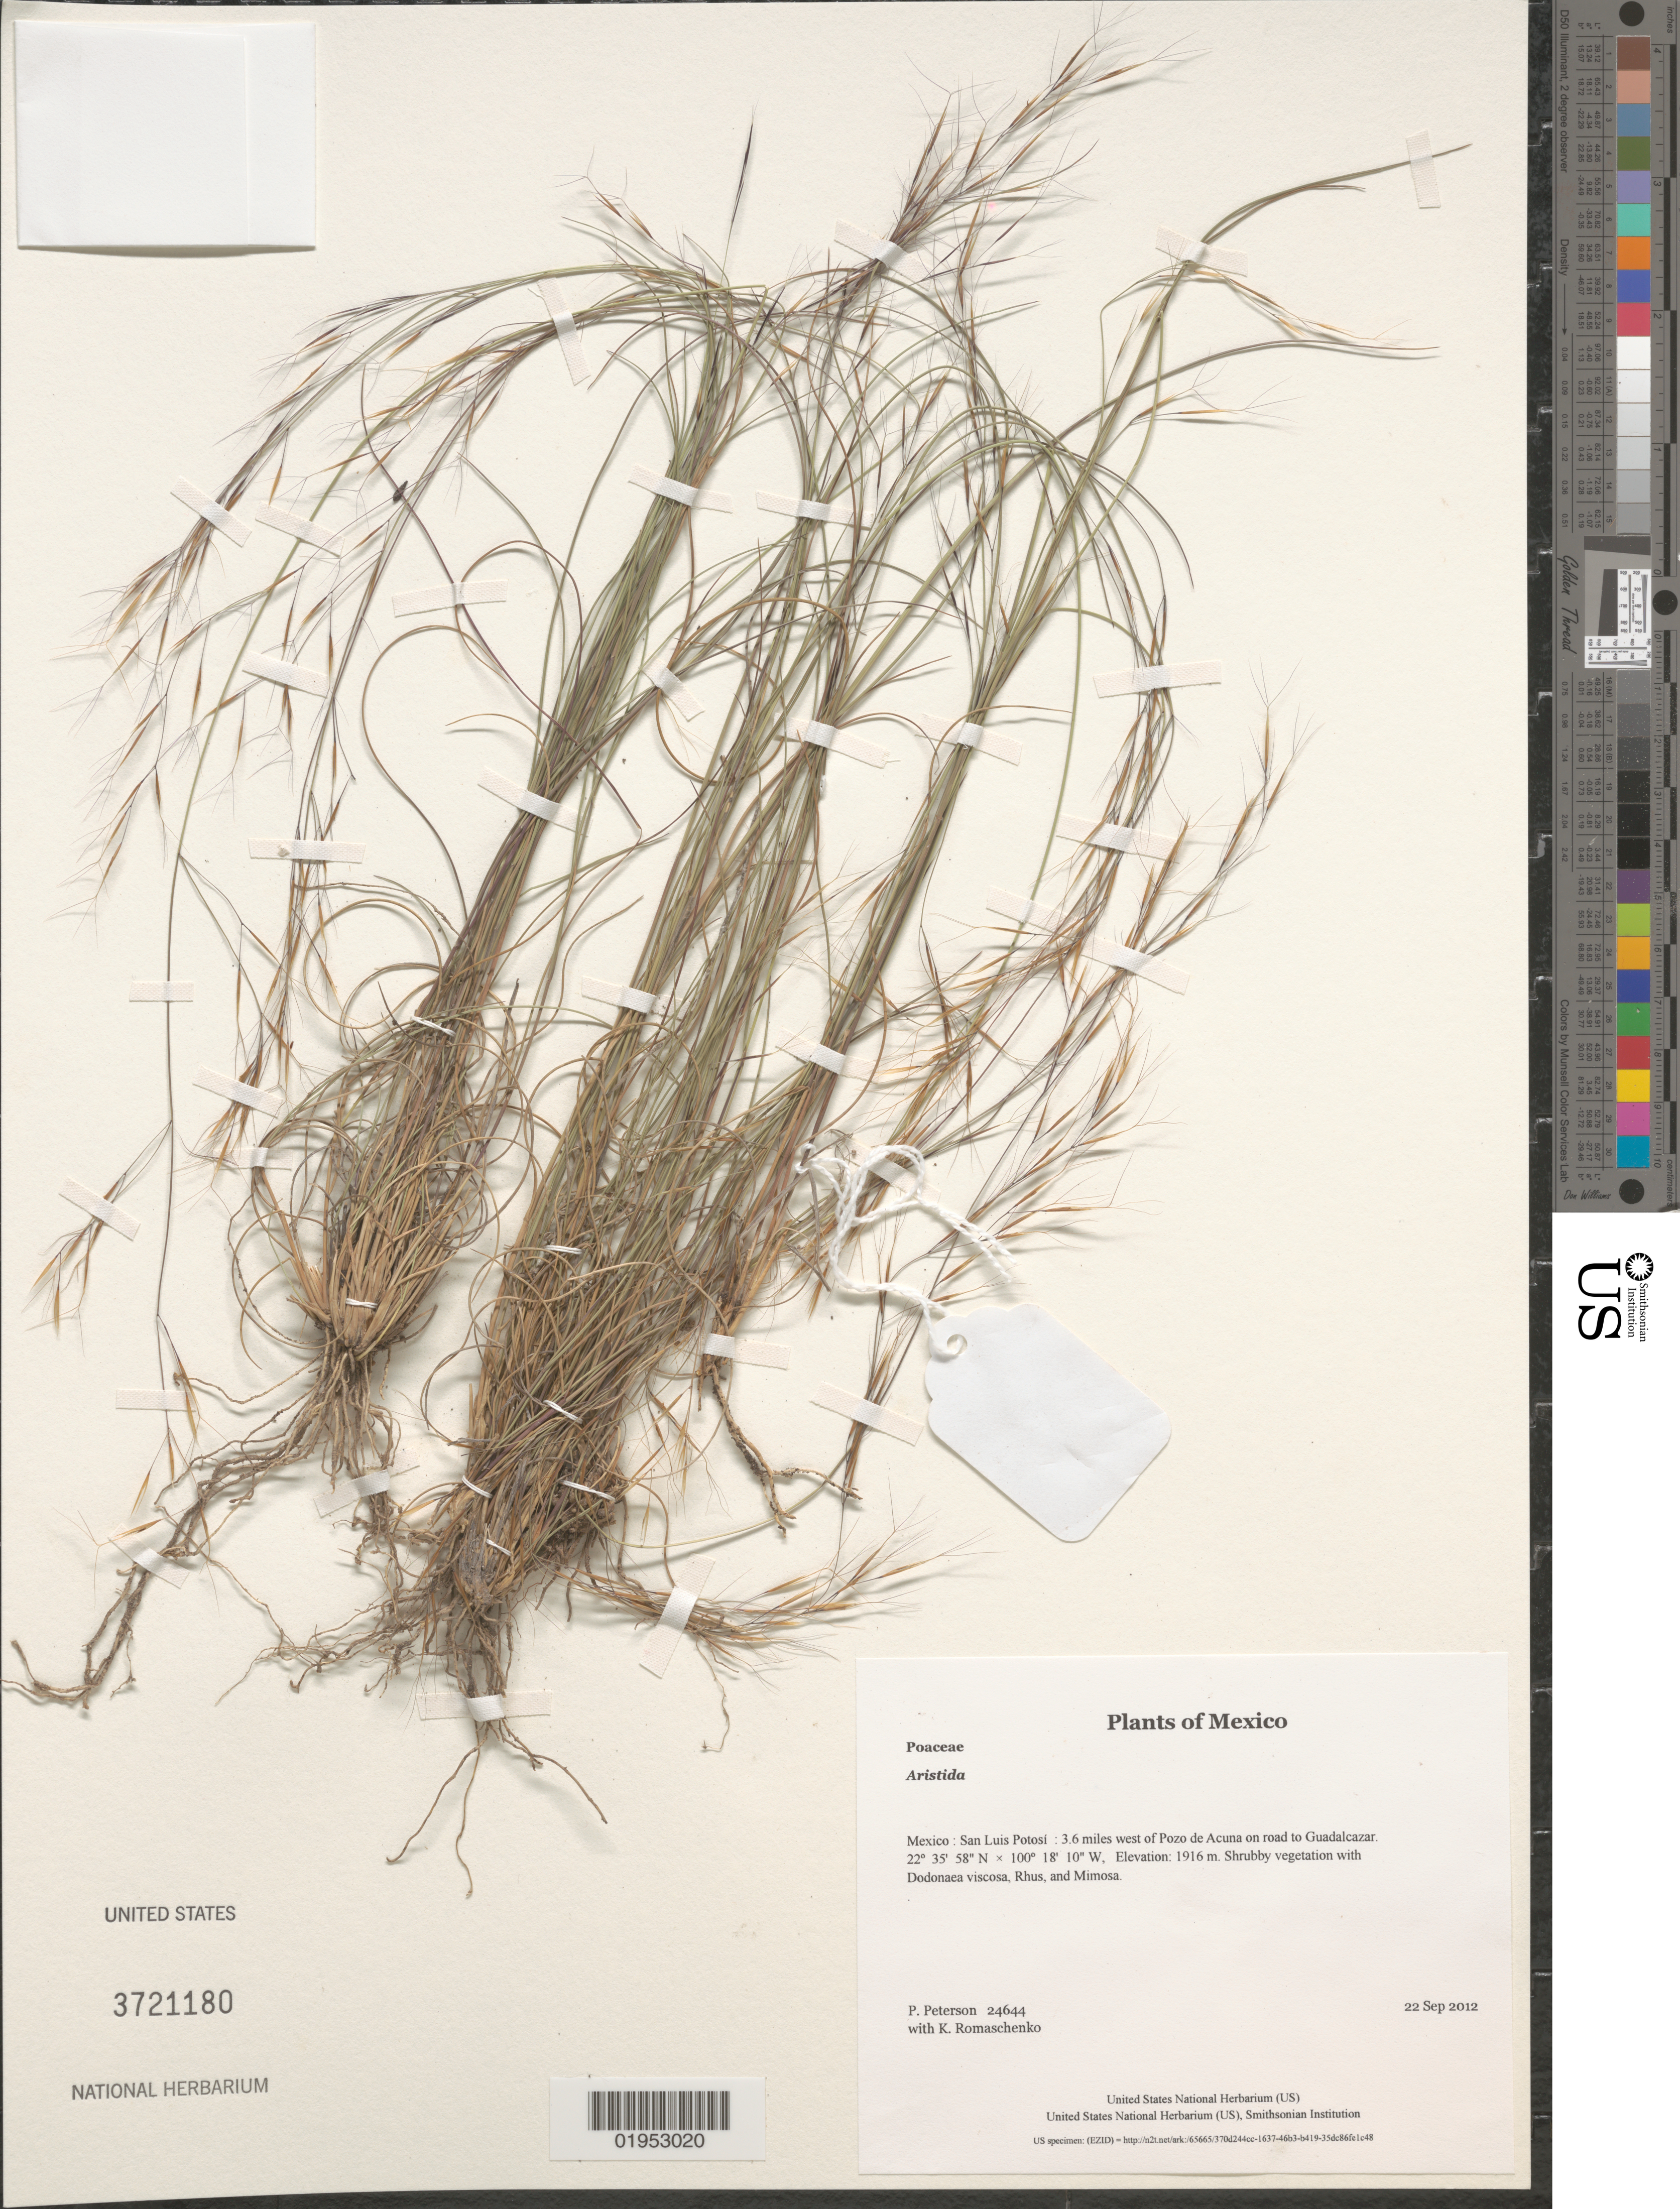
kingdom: Plantae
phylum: Tracheophyta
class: Liliopsida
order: Poales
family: Poaceae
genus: Aristida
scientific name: Aristida sp.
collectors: P. M. Peterson & K. Romaschenko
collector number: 24644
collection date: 2012-09-22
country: Mexico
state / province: San Luis Potosí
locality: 3.6 miles west of Pozo de Acuna on road to Guadalcazar.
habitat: Shrubby vegetation with Dodonaea viscosa, Rhus, and Mimosa.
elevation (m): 1916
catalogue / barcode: US 3721180